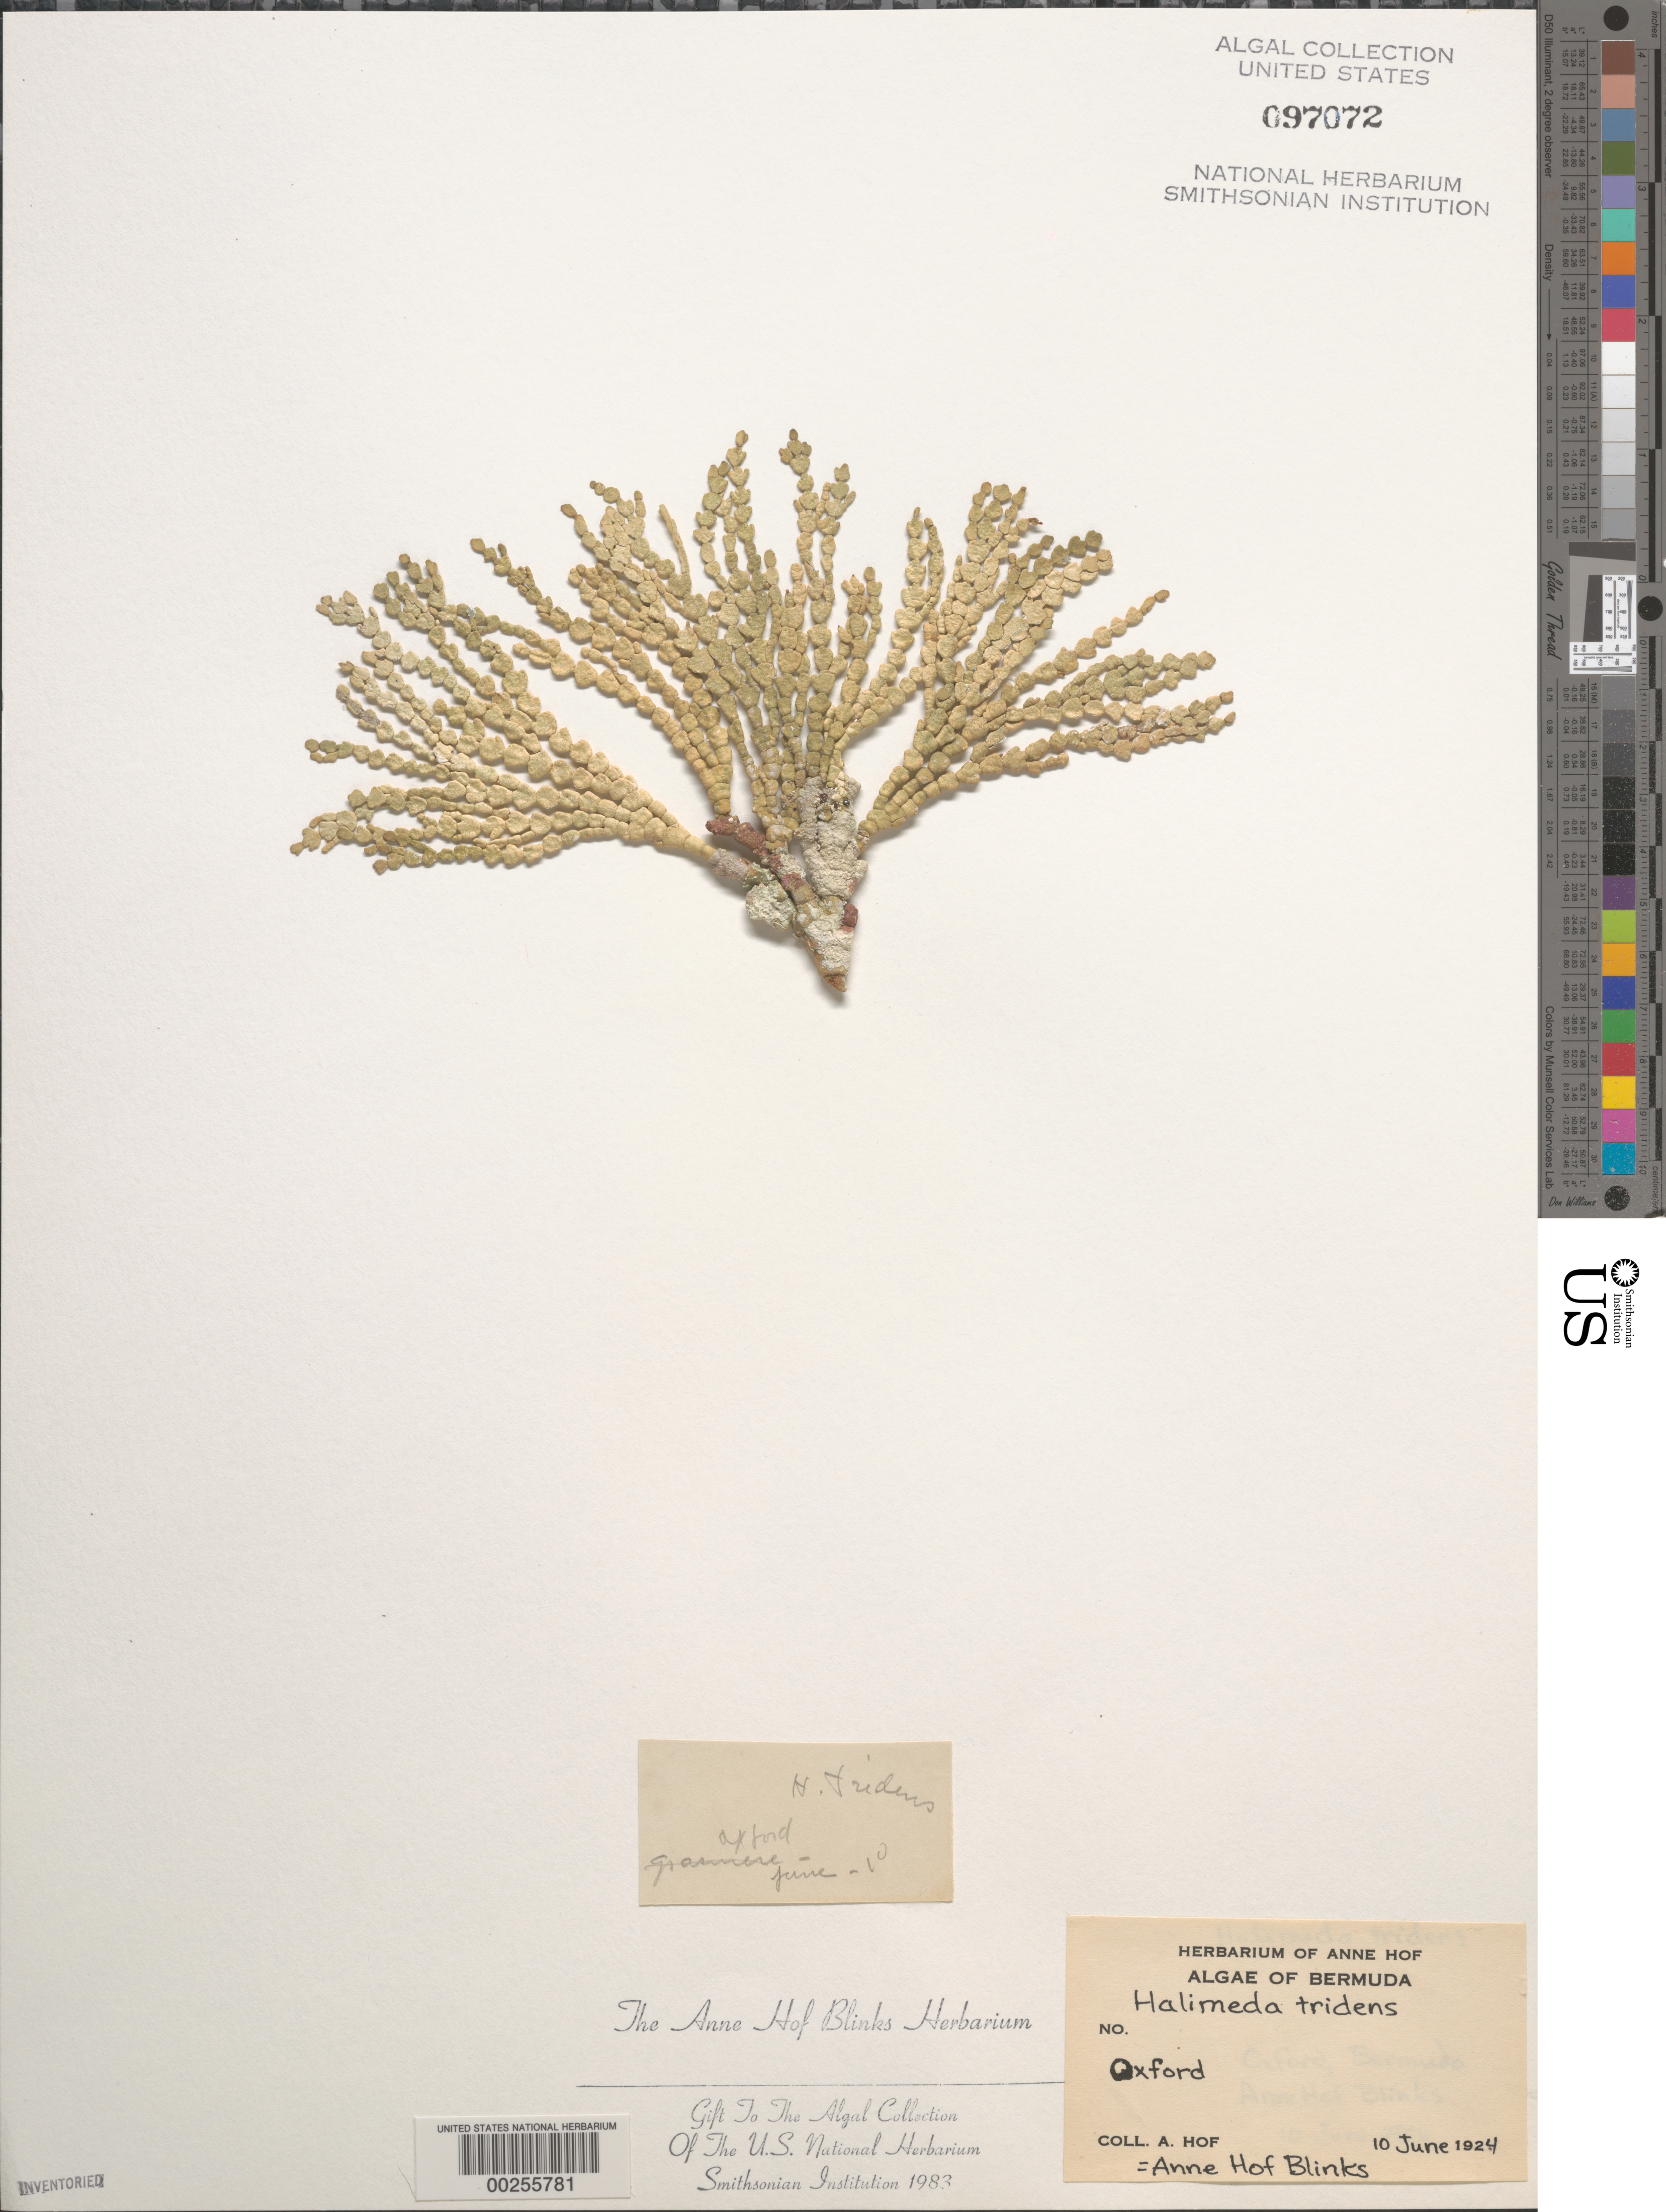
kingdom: Plantae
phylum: Chlorophyta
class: Ulvophyceae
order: Bryopsidales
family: Halimedaceae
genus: Halimeda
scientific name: Halimeda incrassata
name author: (J. Ellis) J.V.Lamouroux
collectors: A. Blinks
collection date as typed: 10 Jun 1924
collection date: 1924-06-10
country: Bermuda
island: Bermuda Island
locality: Oxford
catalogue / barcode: US 97072